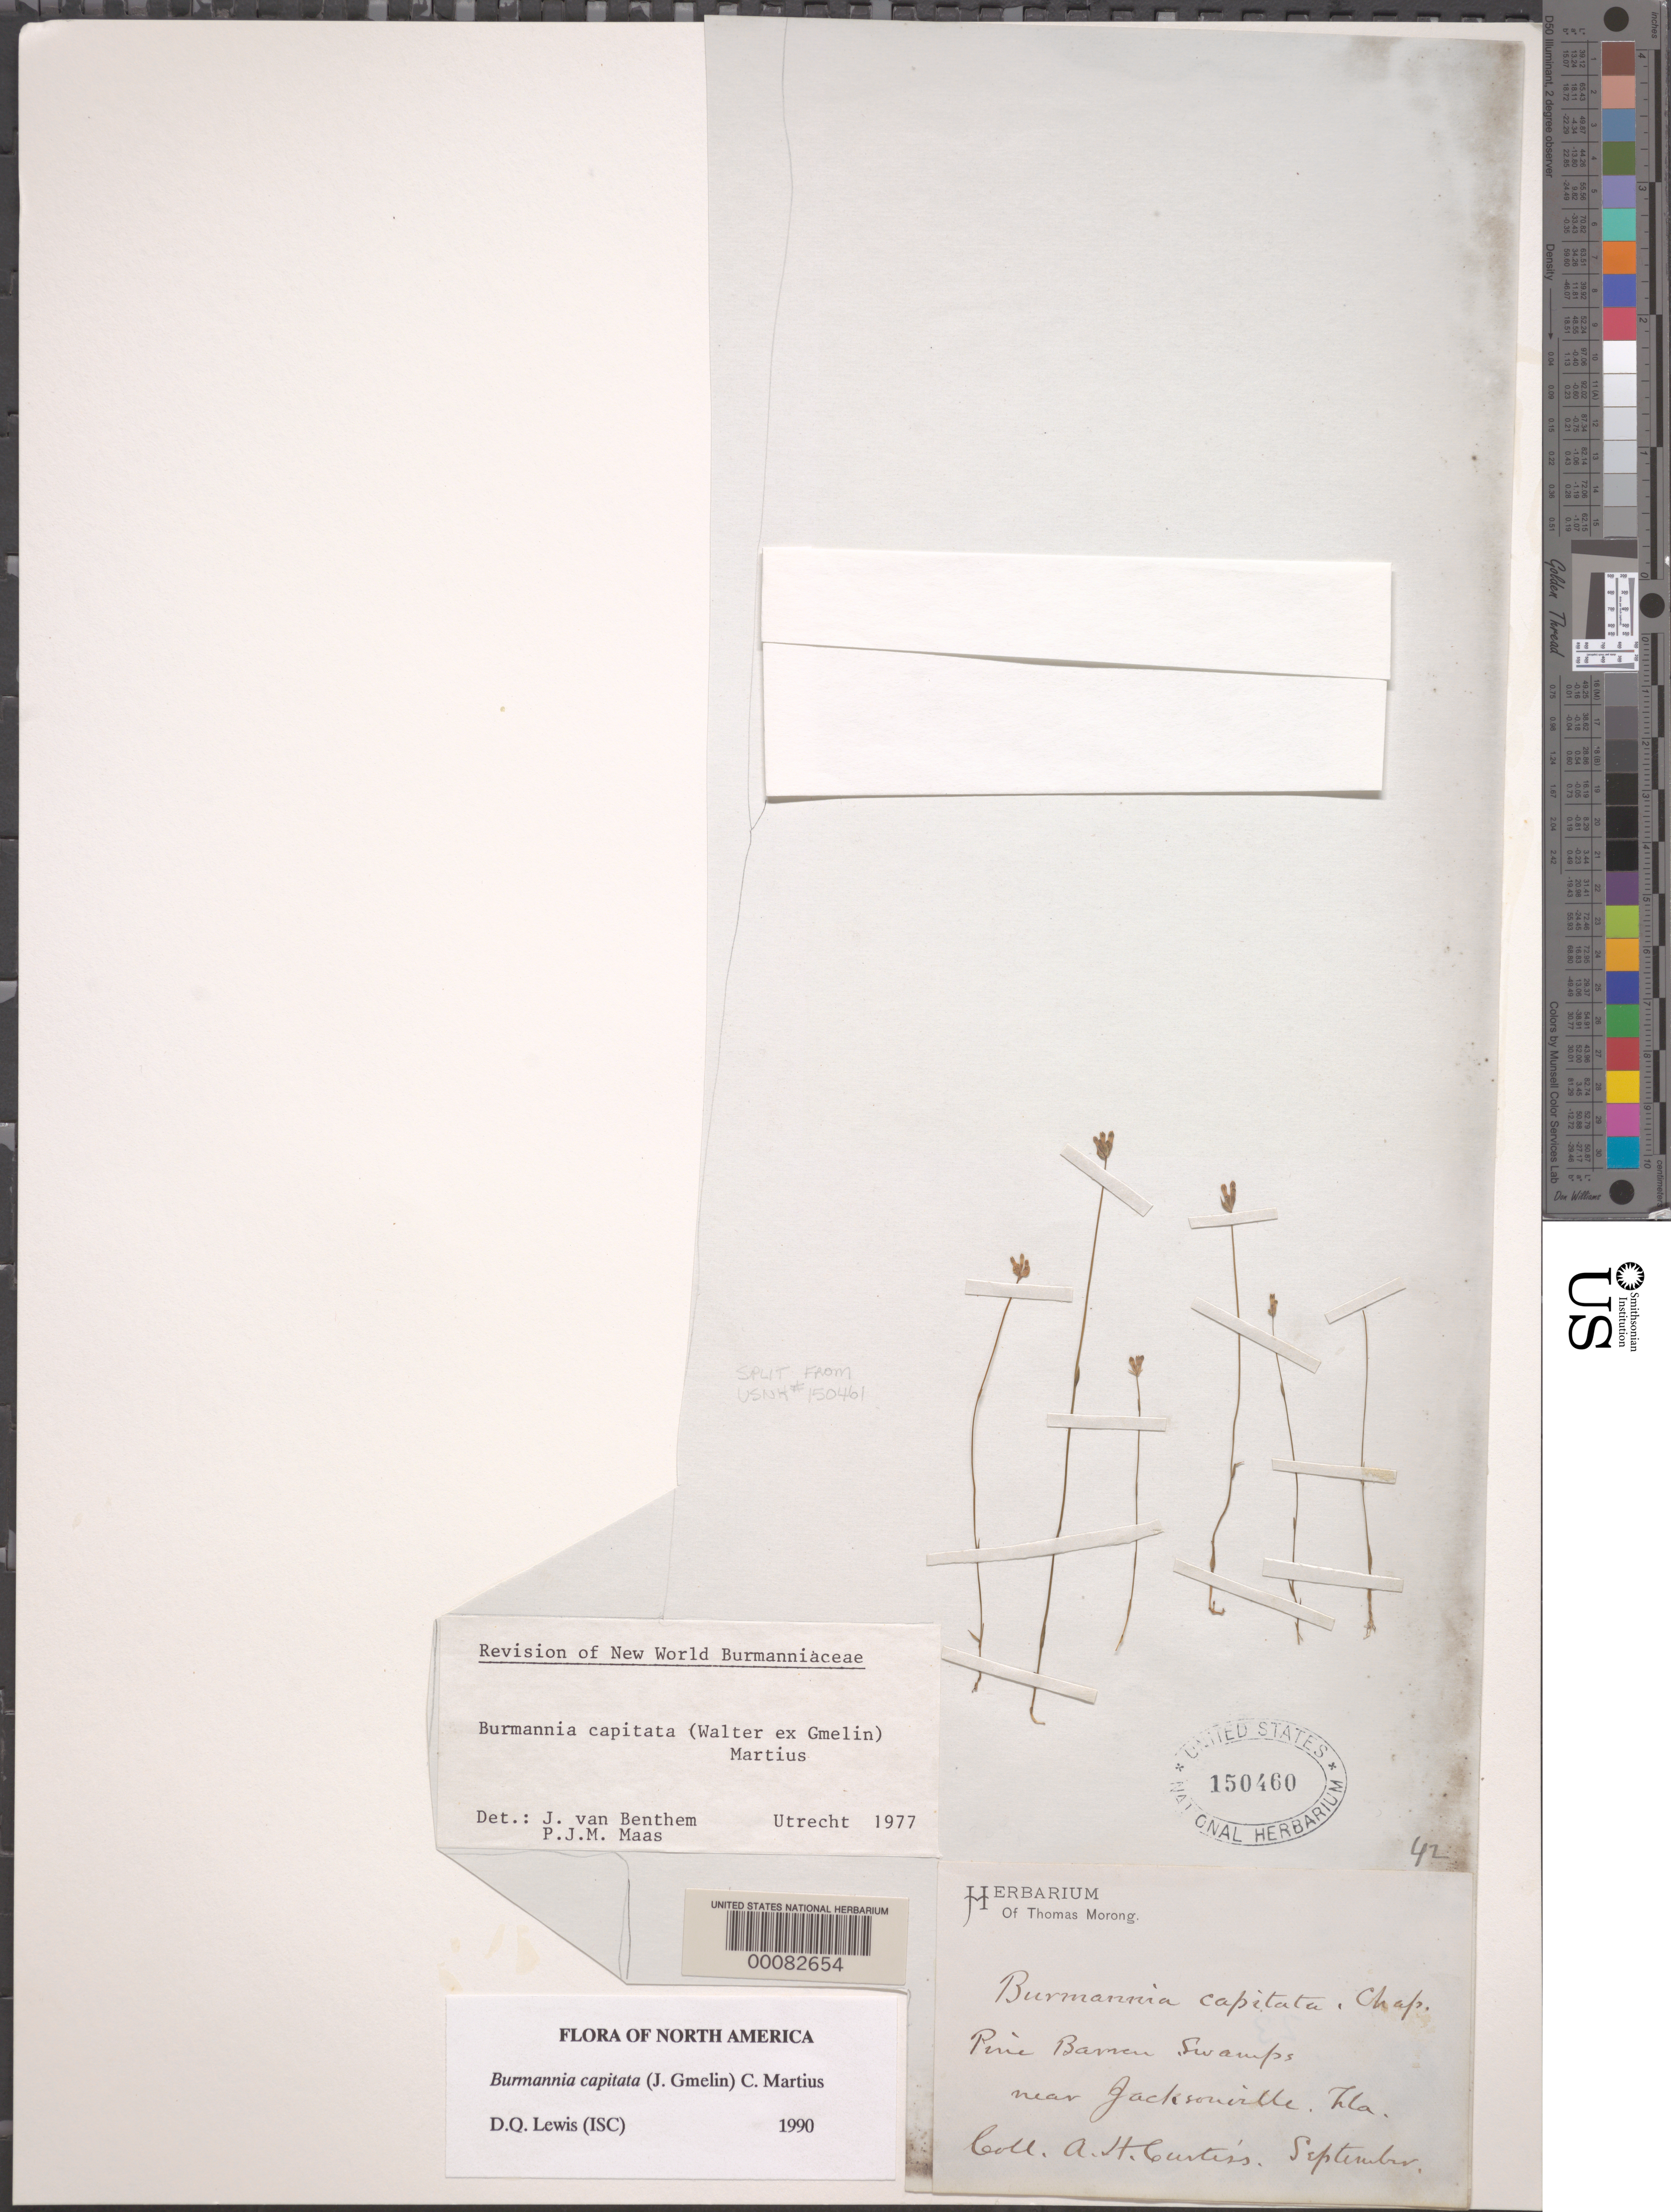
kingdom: Plantae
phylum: Tracheophyta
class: Liliopsida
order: Dioscoreales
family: Burmanniaceae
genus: Burmannia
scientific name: Burmannia capitata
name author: (Walter ex J.F. Gmel.) Mart.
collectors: A. H. Curtiss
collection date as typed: Sep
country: United States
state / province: Florida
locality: Near jacksonville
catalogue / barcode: US 150460